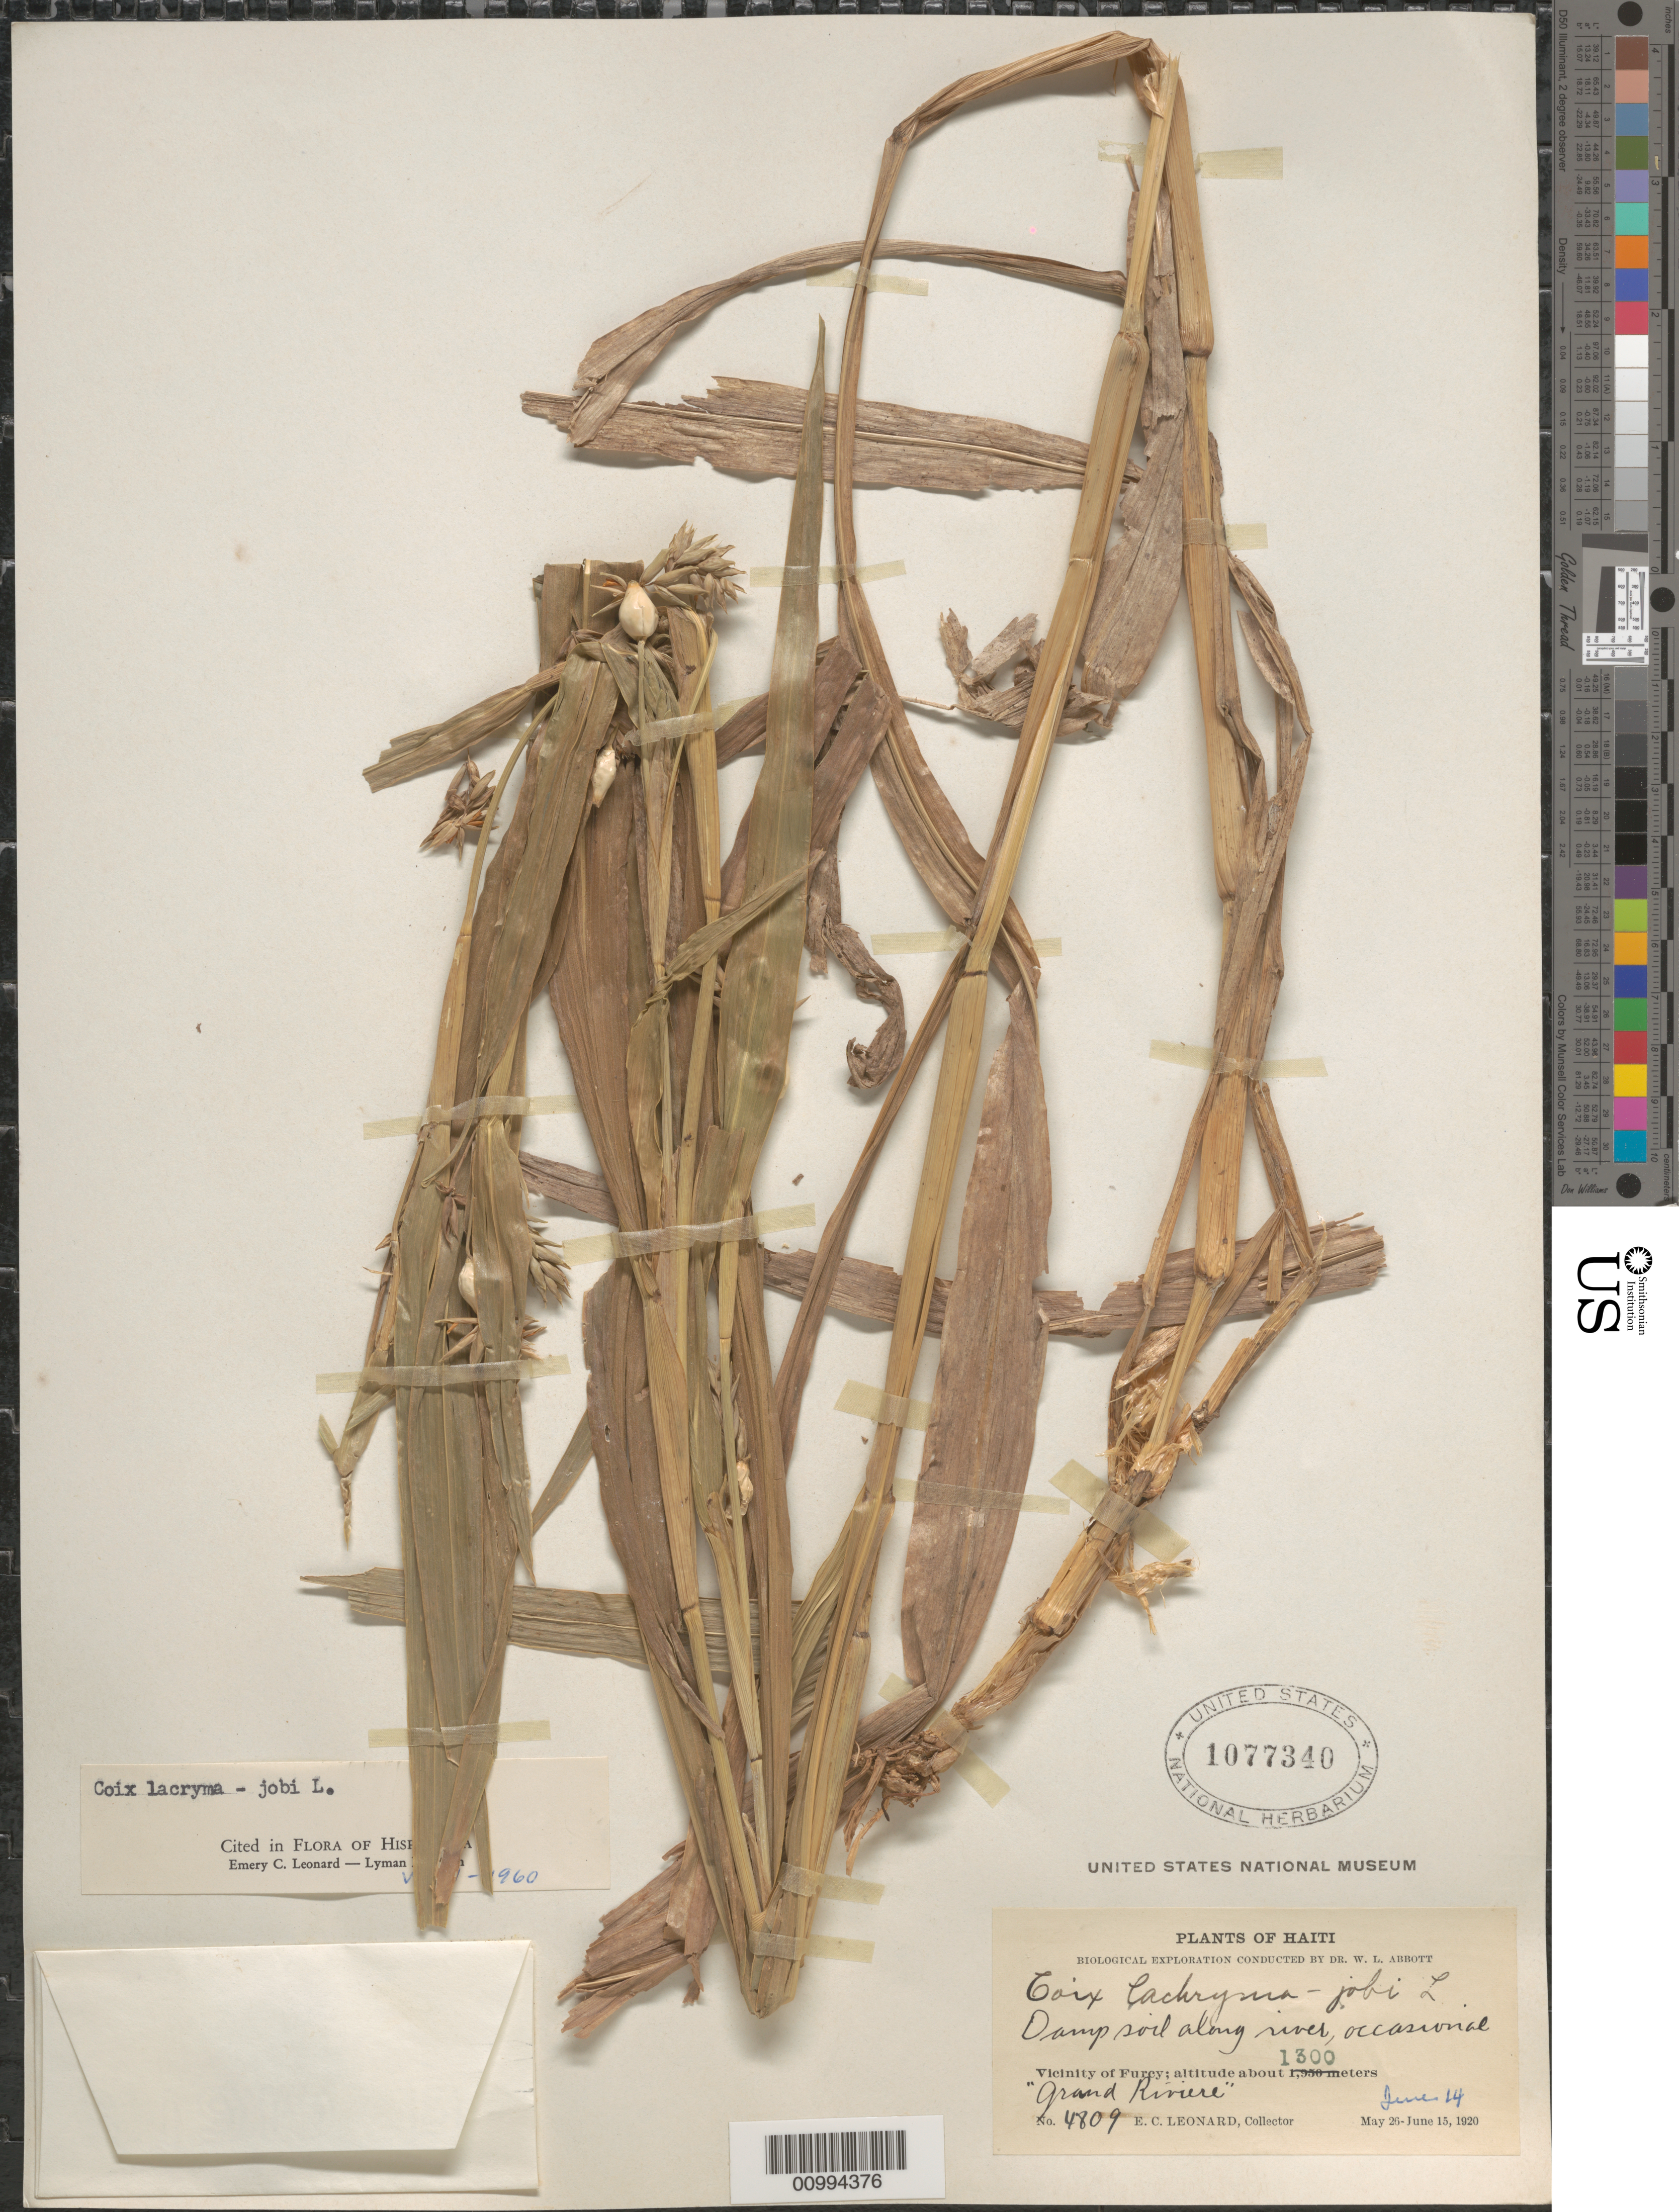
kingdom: Plantae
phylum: Tracheophyta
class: Liliopsida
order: Poales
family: Poaceae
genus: Coix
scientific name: Coix lacryma-jobi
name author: L.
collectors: E. C. Leonard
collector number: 4809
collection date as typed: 14 Jun 1920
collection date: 1920-06-14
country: Haiti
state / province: Óuest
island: Hispaniola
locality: Vicinity of Furcy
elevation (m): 1300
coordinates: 0 N, 0 E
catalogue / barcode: US 1077340